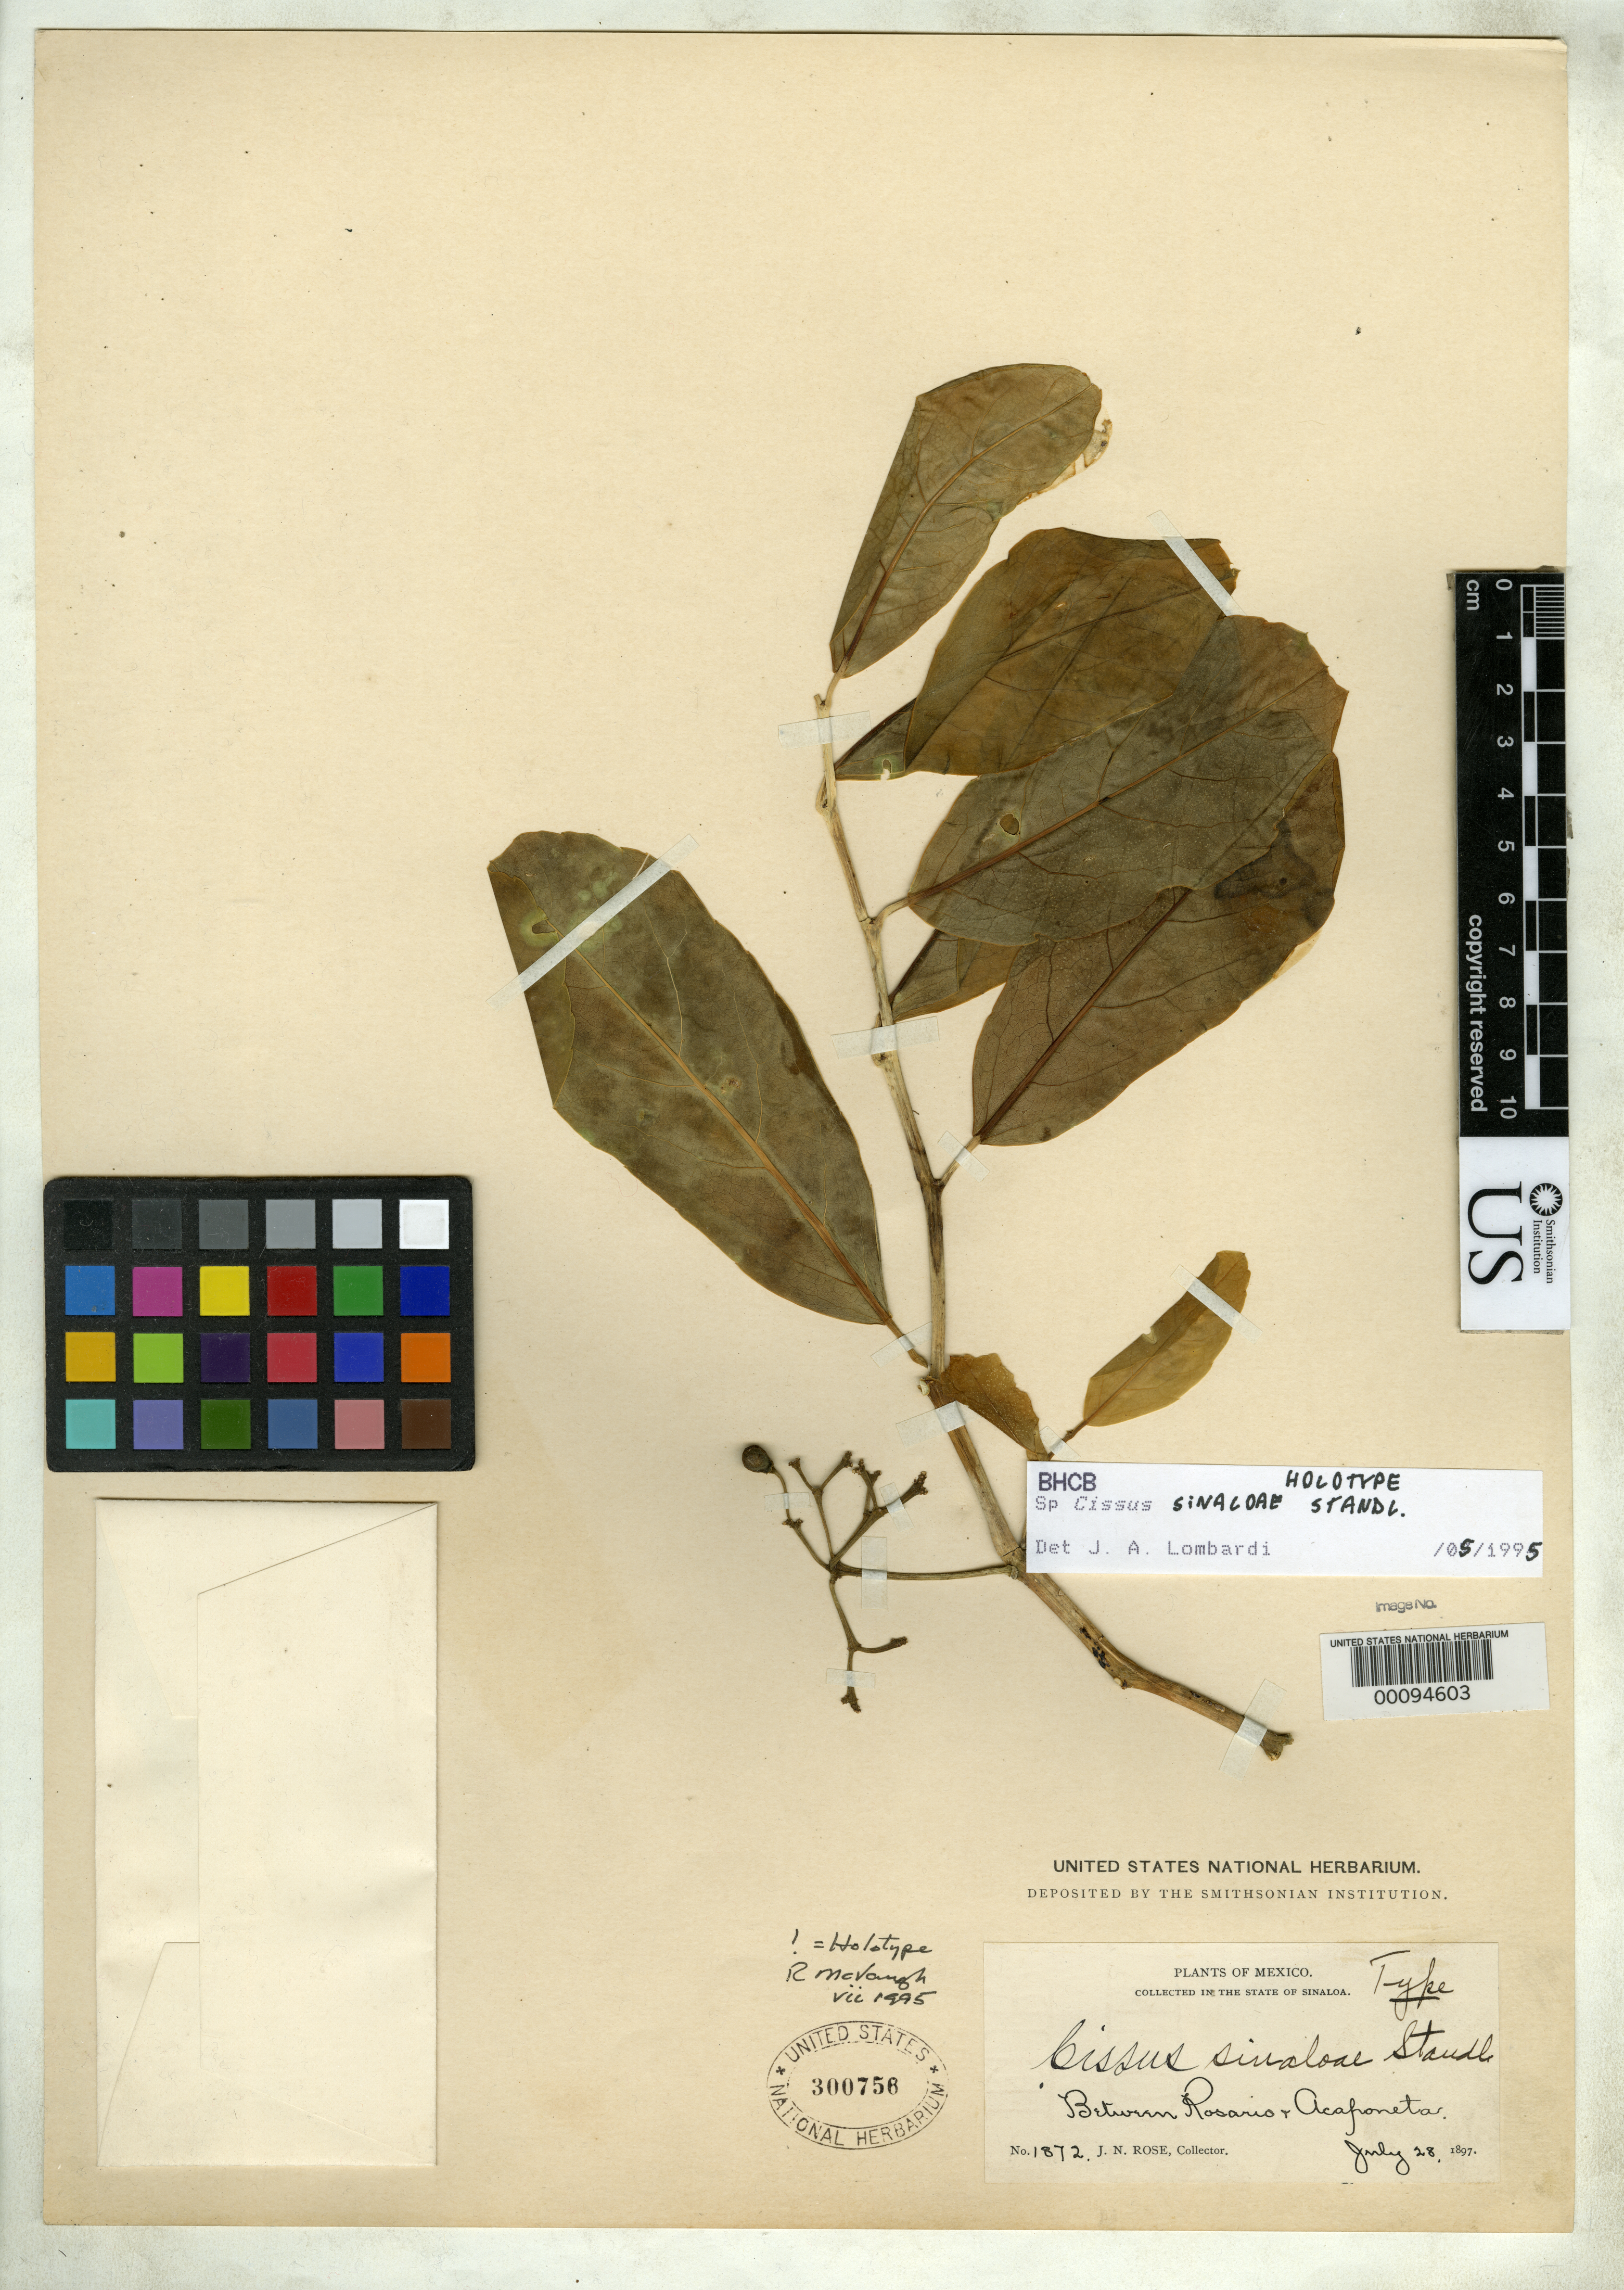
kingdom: Plantae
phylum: Tracheophyta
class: Magnoliopsida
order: Vitales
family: Vitaceae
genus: Cissus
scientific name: Cissus sinaloae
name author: Standl.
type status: Holotype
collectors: J. N. Rose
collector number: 1872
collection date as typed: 28 Jul 1897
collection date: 1897-07-28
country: Mexico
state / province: Sinaloa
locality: Between Rosario & Acaponeta.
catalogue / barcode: US 300756